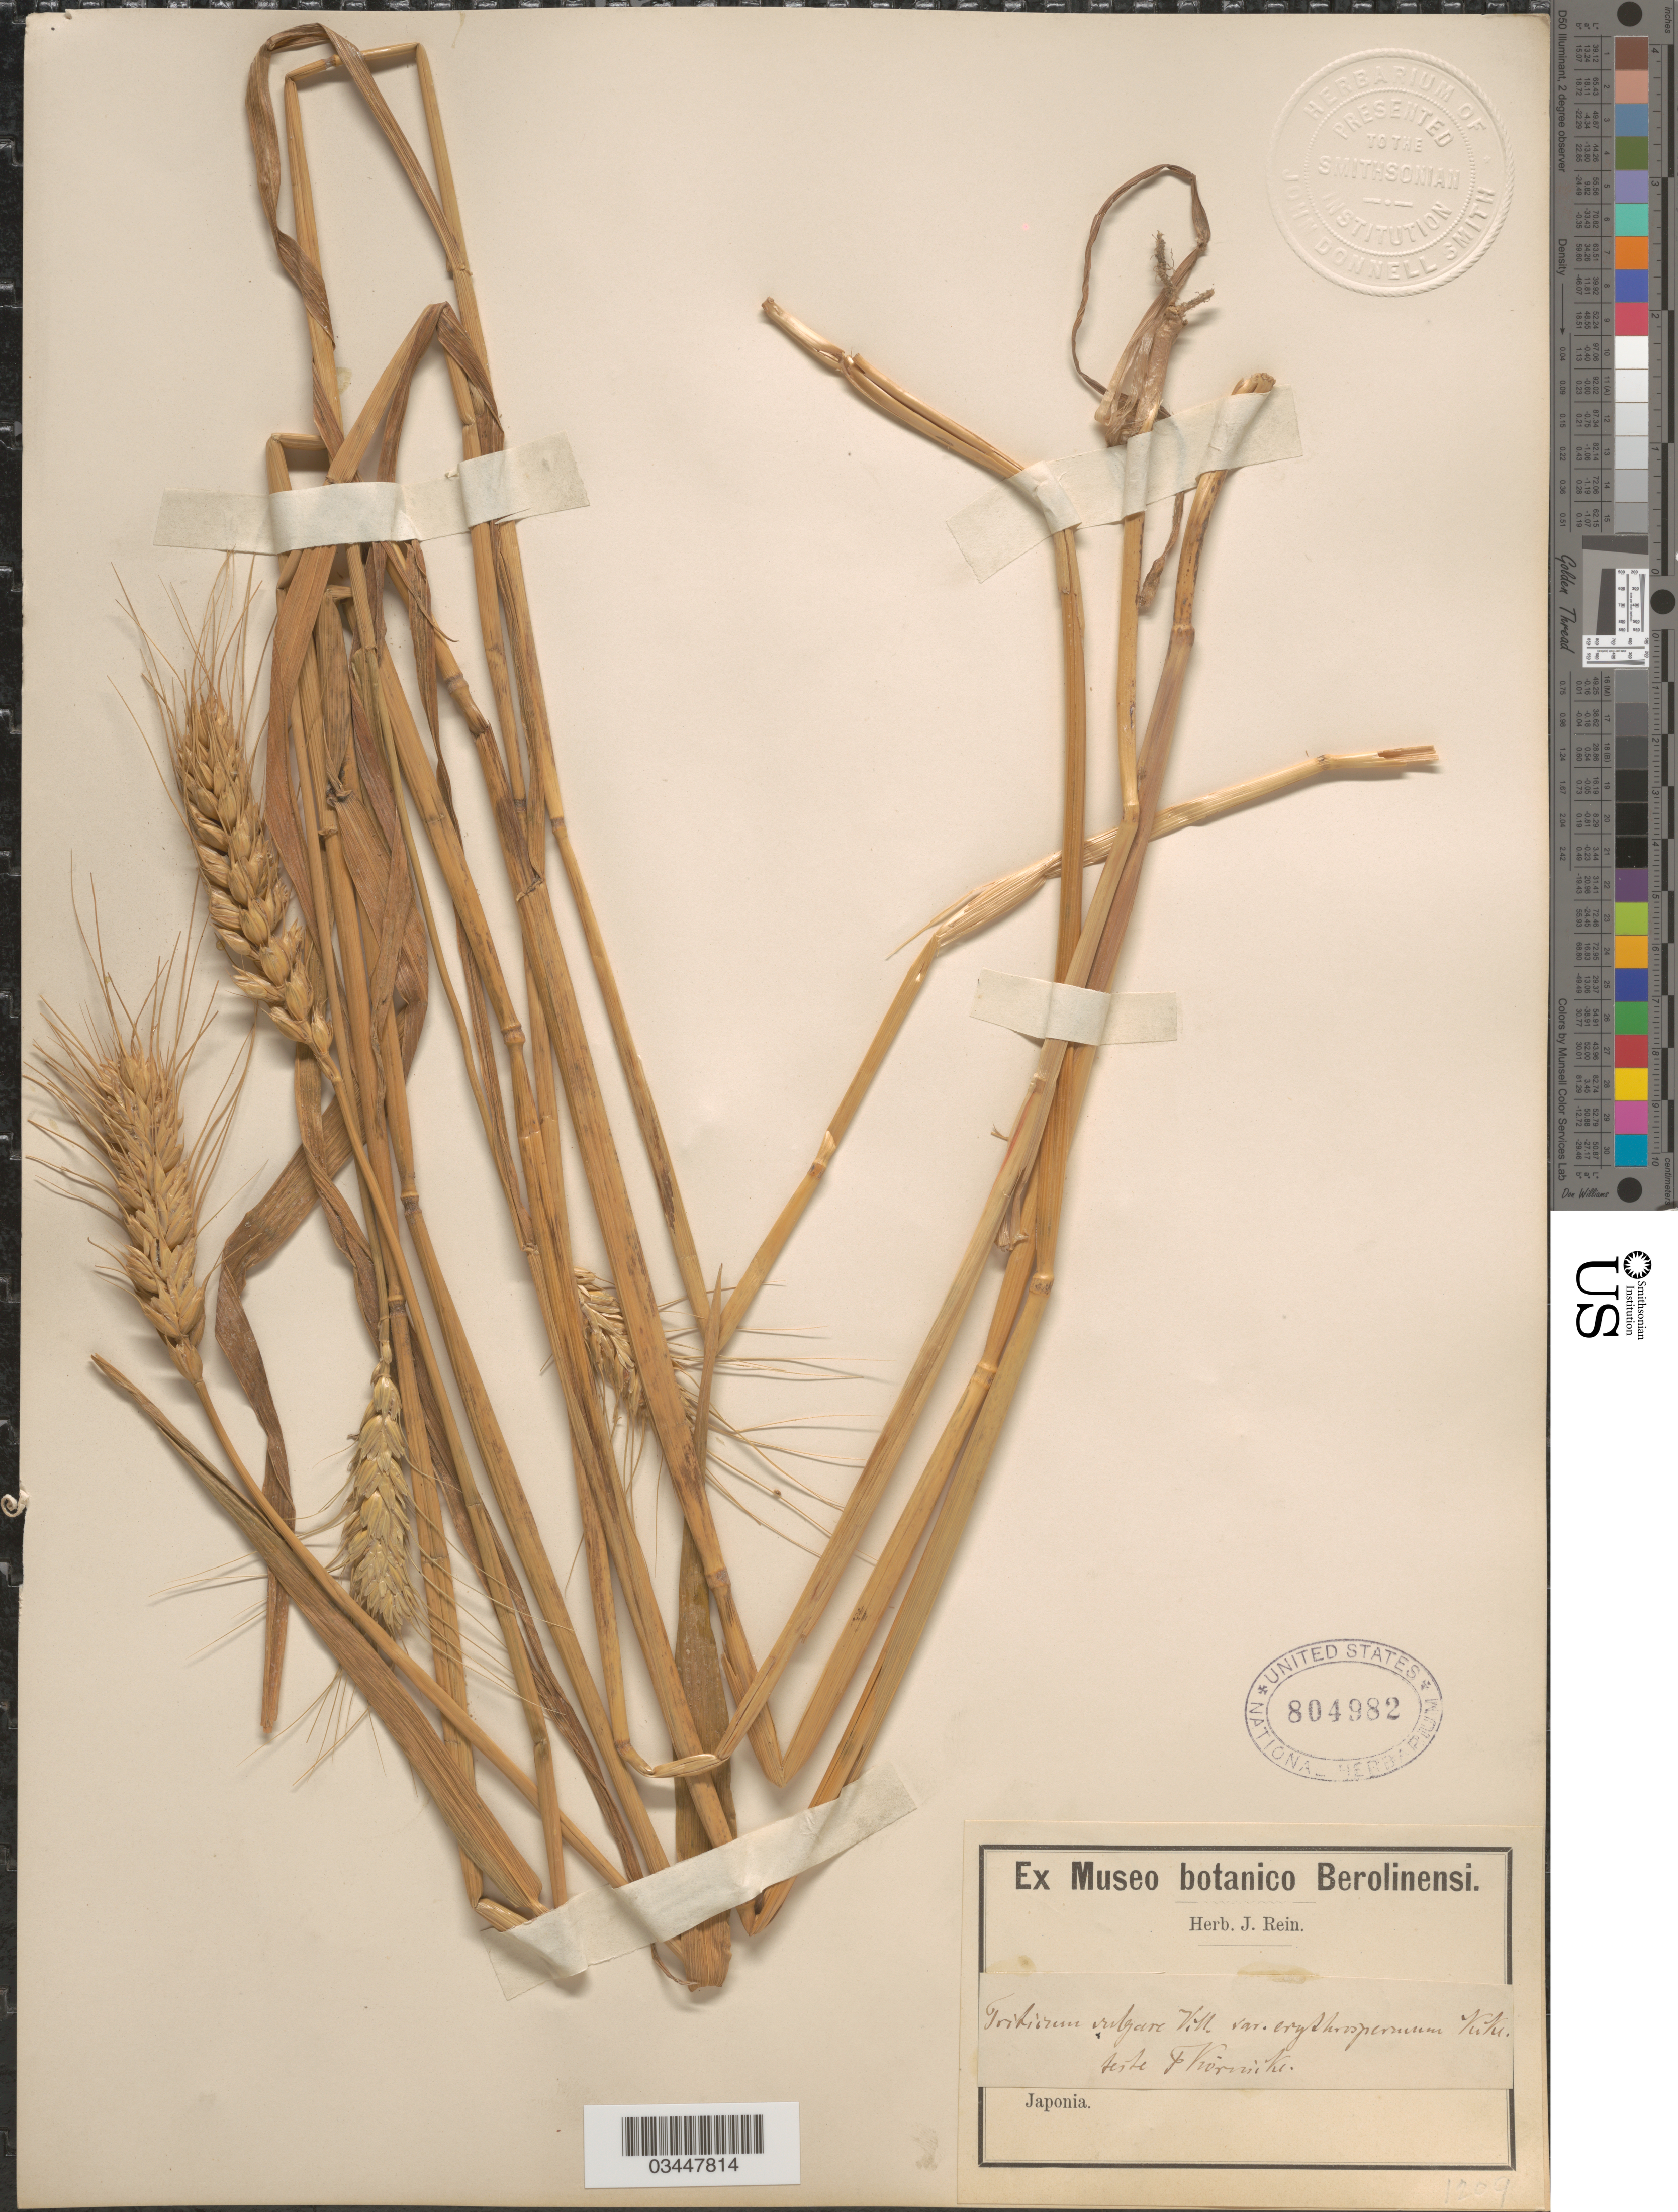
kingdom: Plantae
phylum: Tracheophyta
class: Liliopsida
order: Poales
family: Poaceae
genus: Triticum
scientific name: Triticum aestivum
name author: L.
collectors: ex herb. J. Rein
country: Japan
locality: Japonia.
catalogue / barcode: US 804982